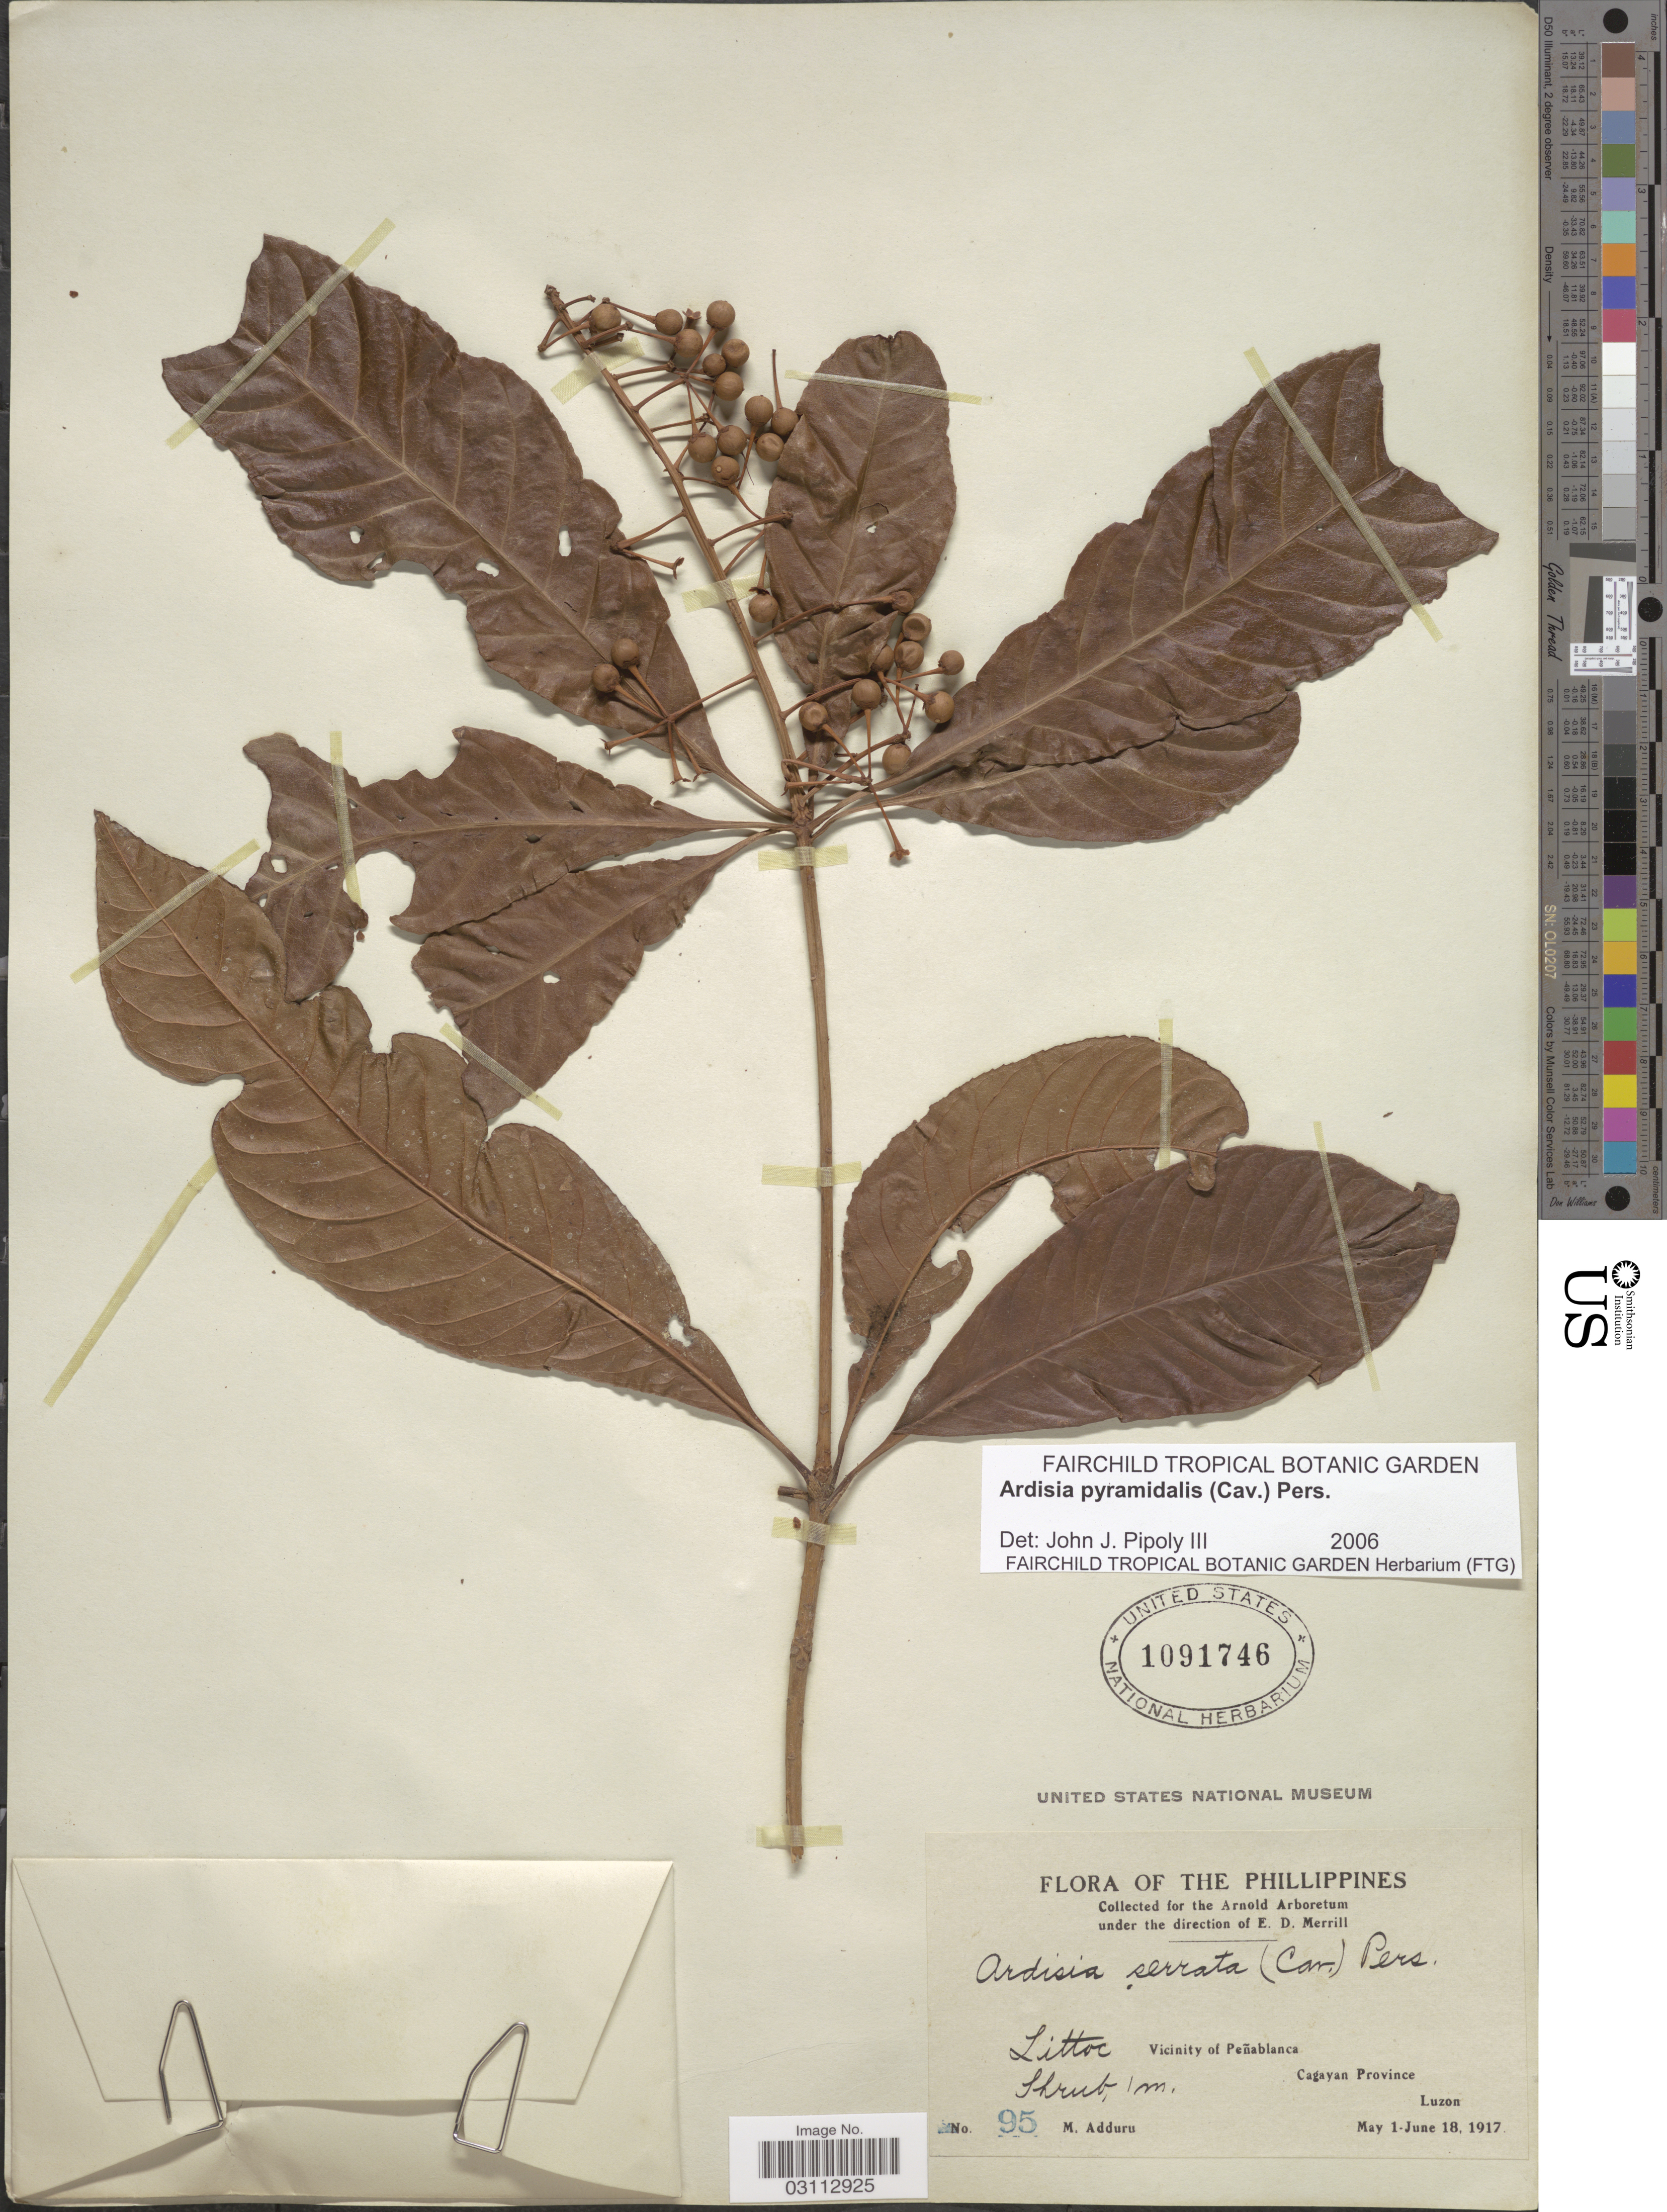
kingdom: Plantae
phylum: Tracheophyta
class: Magnoliopsida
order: Ericales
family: Primulaceae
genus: Ardisia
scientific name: Ardisia pyramidalis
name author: (Cav.) Pers.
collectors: M. Adduru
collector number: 95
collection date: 1917-05-01/1917-06-18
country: Philippines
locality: Vicinity of Peñablanca. Cagayan Province. Luzon. Littoc.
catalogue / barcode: US 1091746